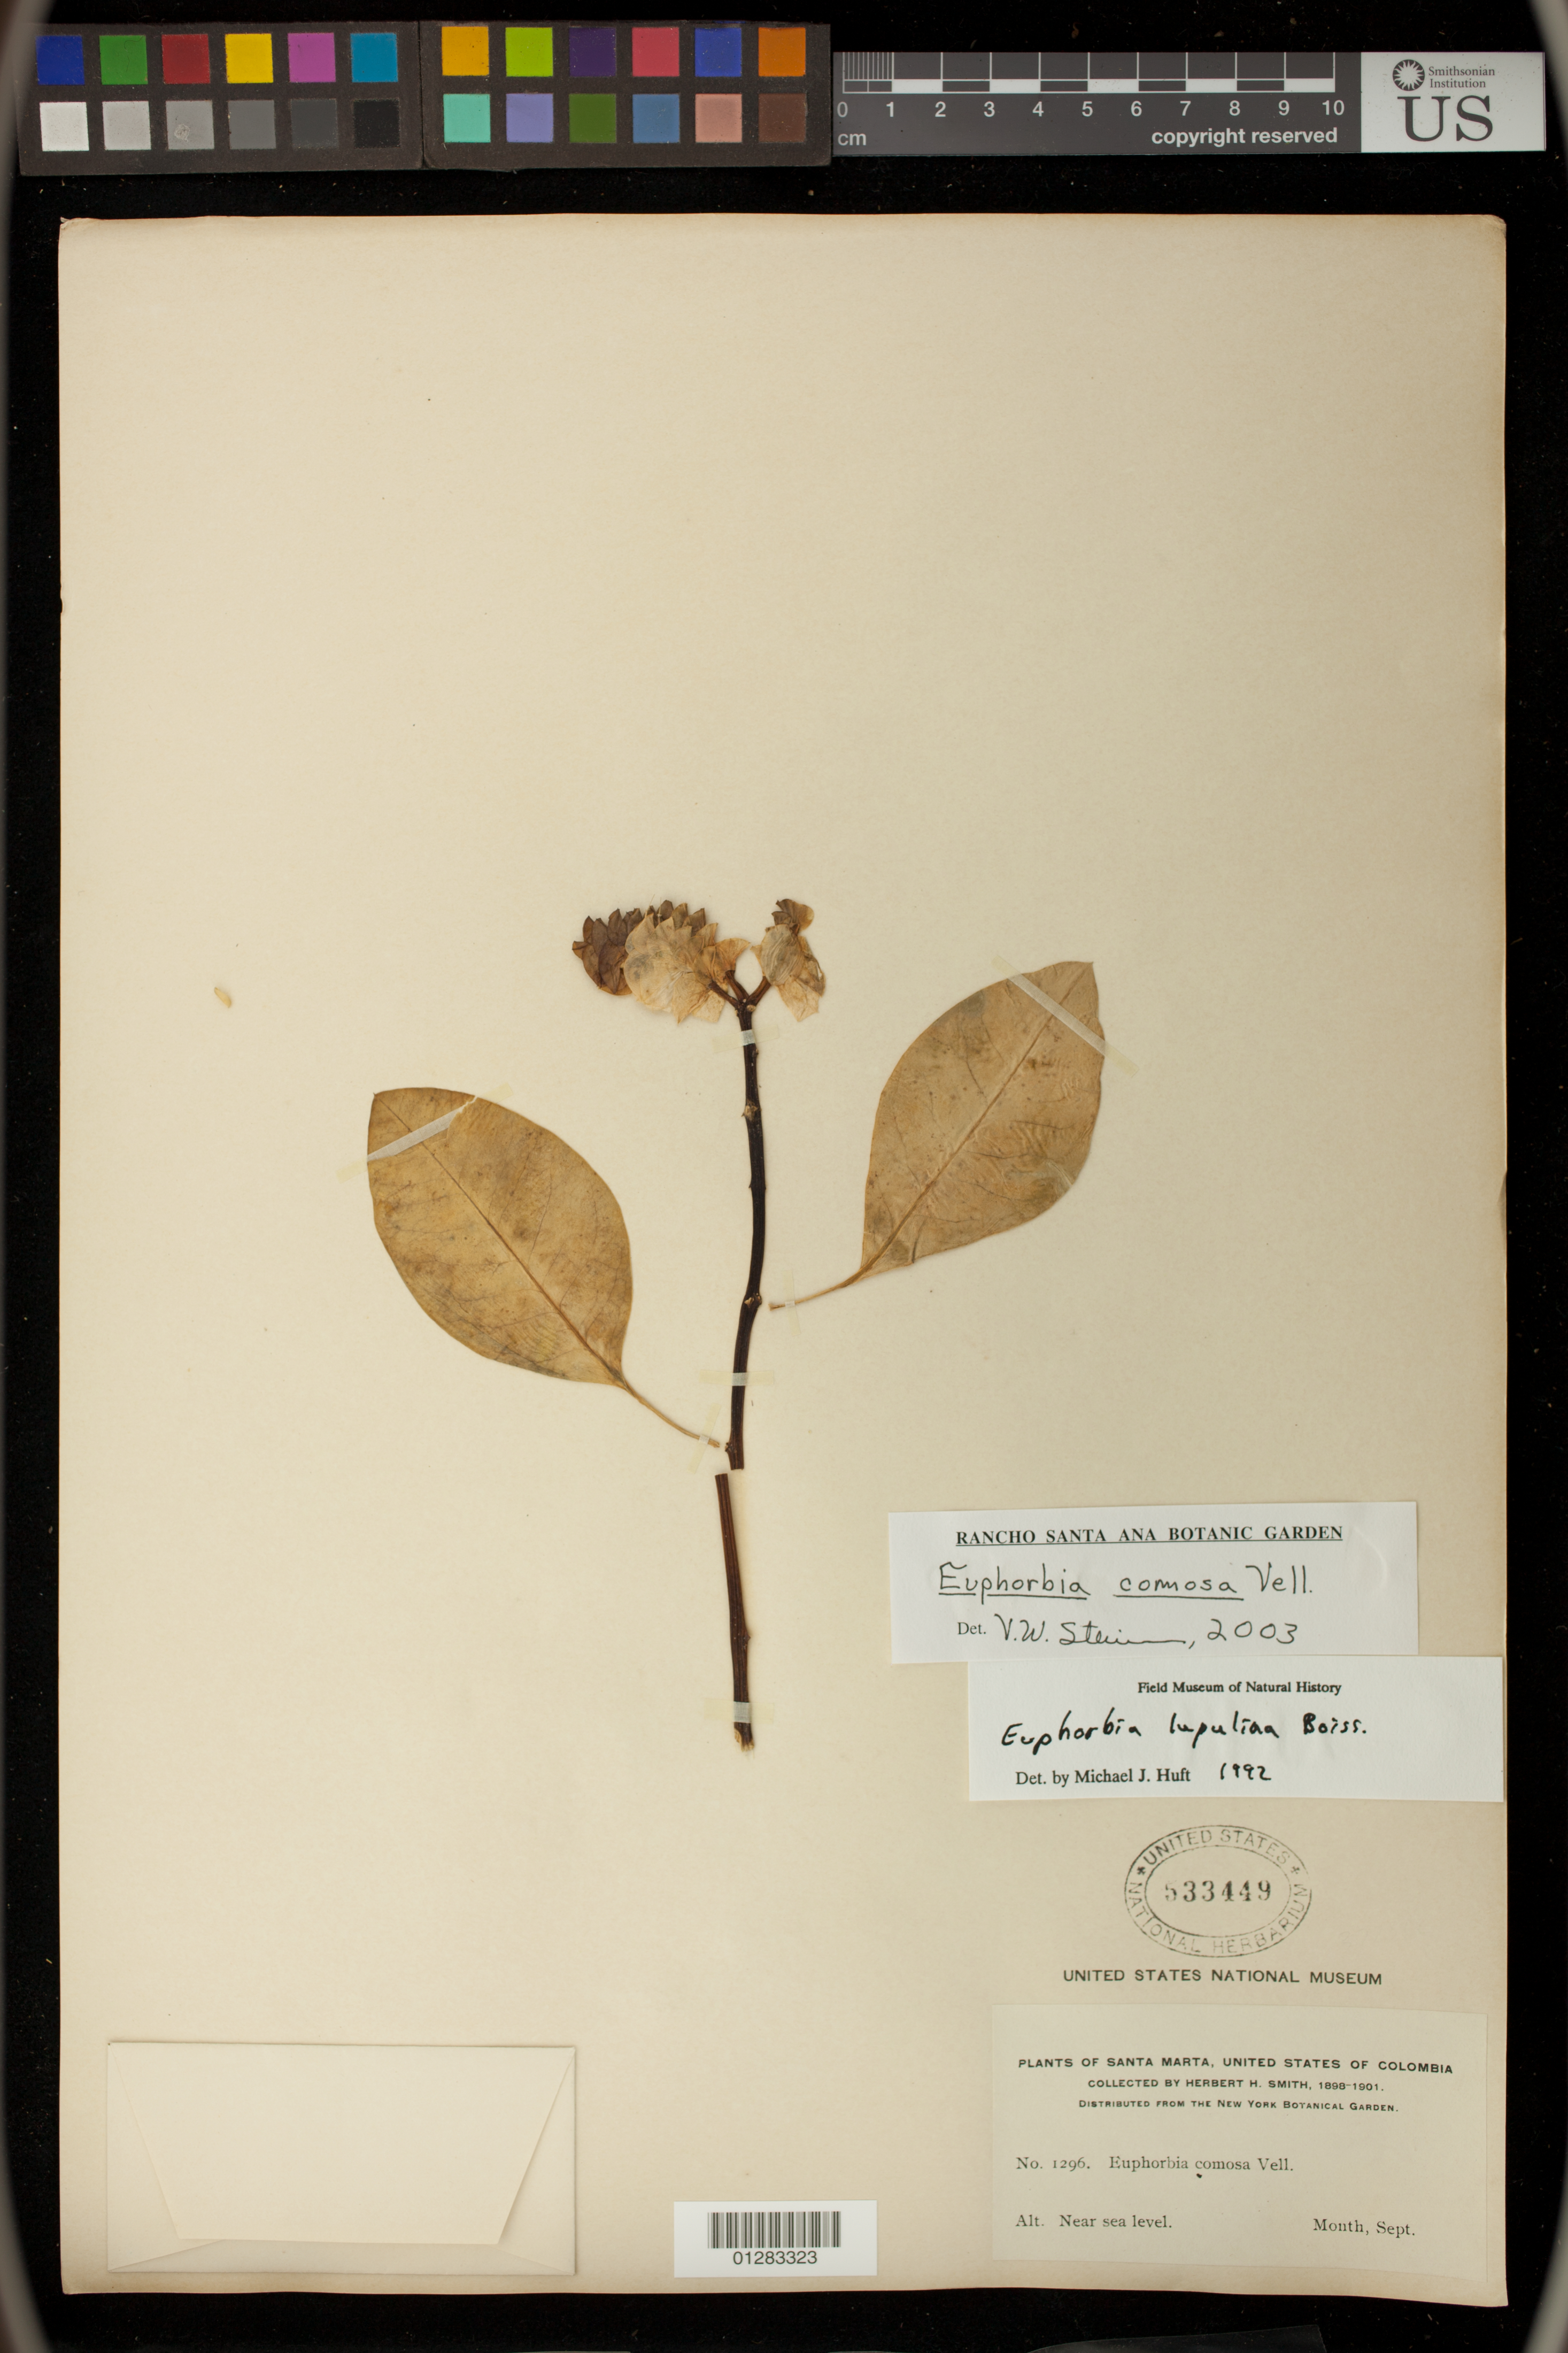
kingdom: Plantae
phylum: Tracheophyta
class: Magnoliopsida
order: Malpighiales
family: Euphorbiaceae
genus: Euphorbia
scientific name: Euphorbia cotinifolia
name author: L.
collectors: Herbert H. Smith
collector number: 1296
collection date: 1898-09/1901-09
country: Colombia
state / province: Magdalena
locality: Santa Marta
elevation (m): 0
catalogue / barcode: US 533449